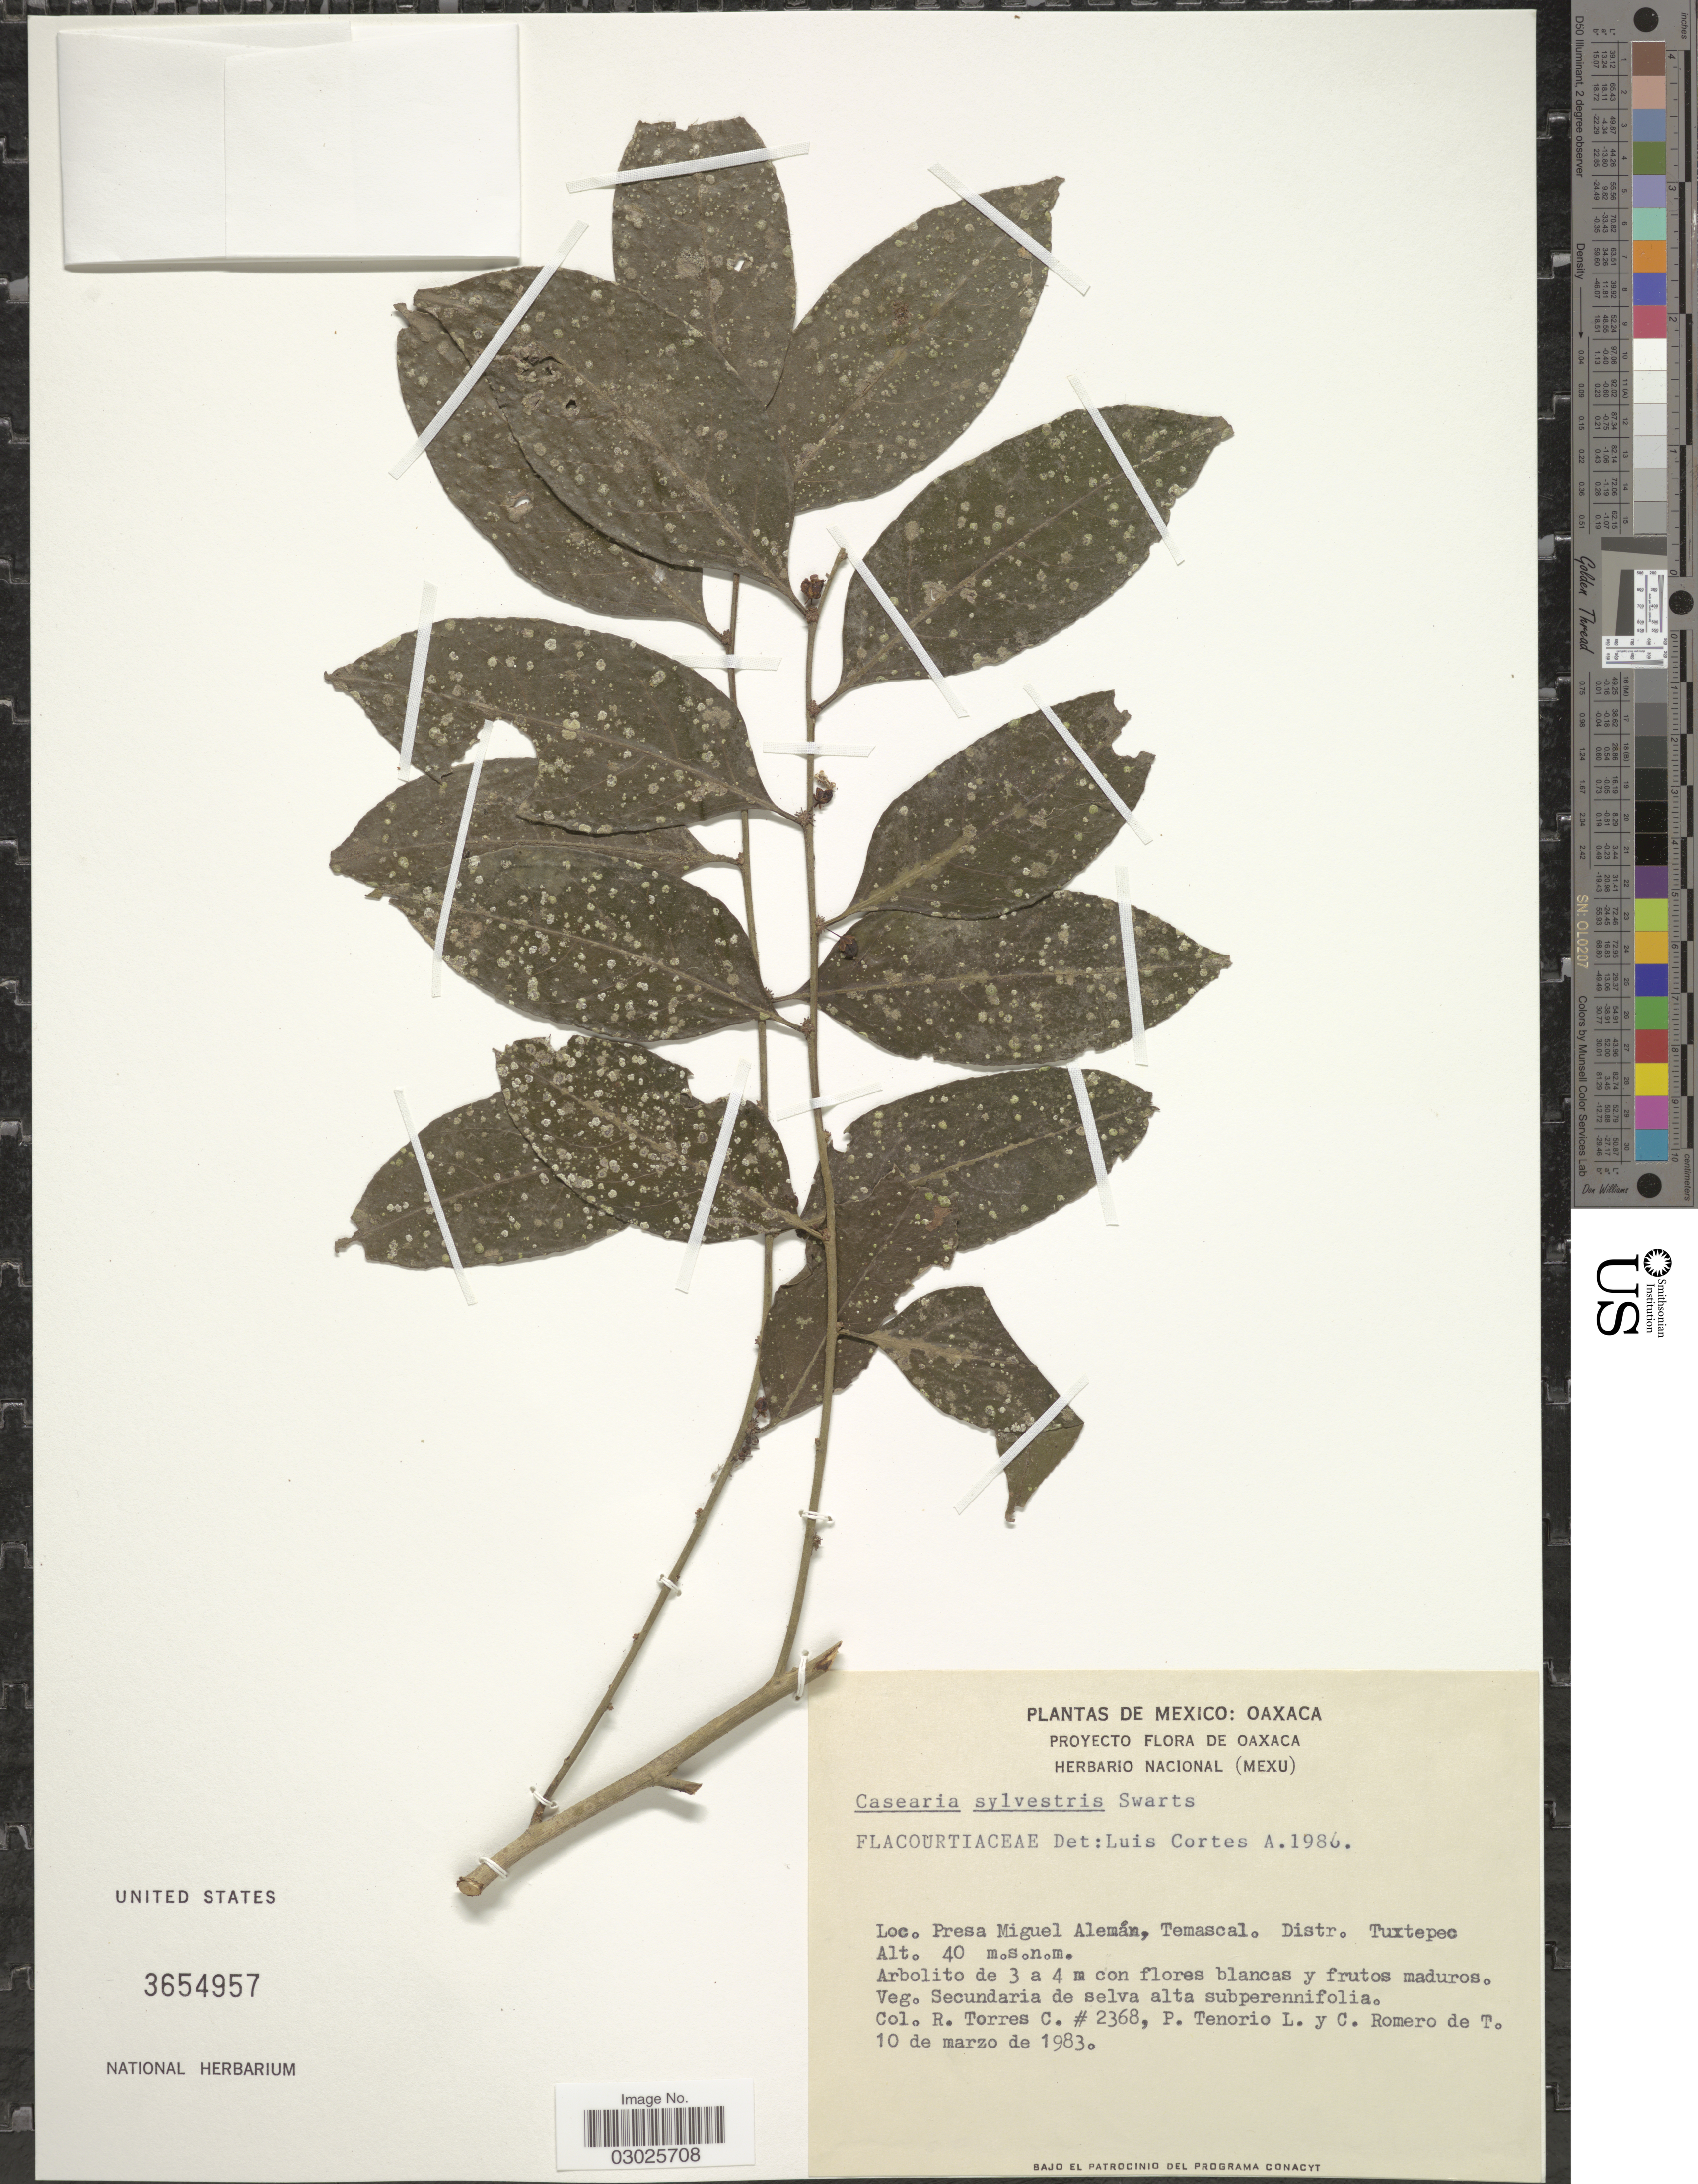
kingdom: Plantae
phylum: Tracheophyta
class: Magnoliopsida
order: Malpighiales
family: Salicaceae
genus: Casearia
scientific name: Casearia sylvestris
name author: Sw.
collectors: R. Torres C., P. Tenorio L. & C. Romero de T.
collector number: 2368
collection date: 1983-03-10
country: Mexico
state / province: Oaxaca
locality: Presa Miguel Alemán, Temascal. Distr. Tuxtepec.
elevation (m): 40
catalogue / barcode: US 3654957